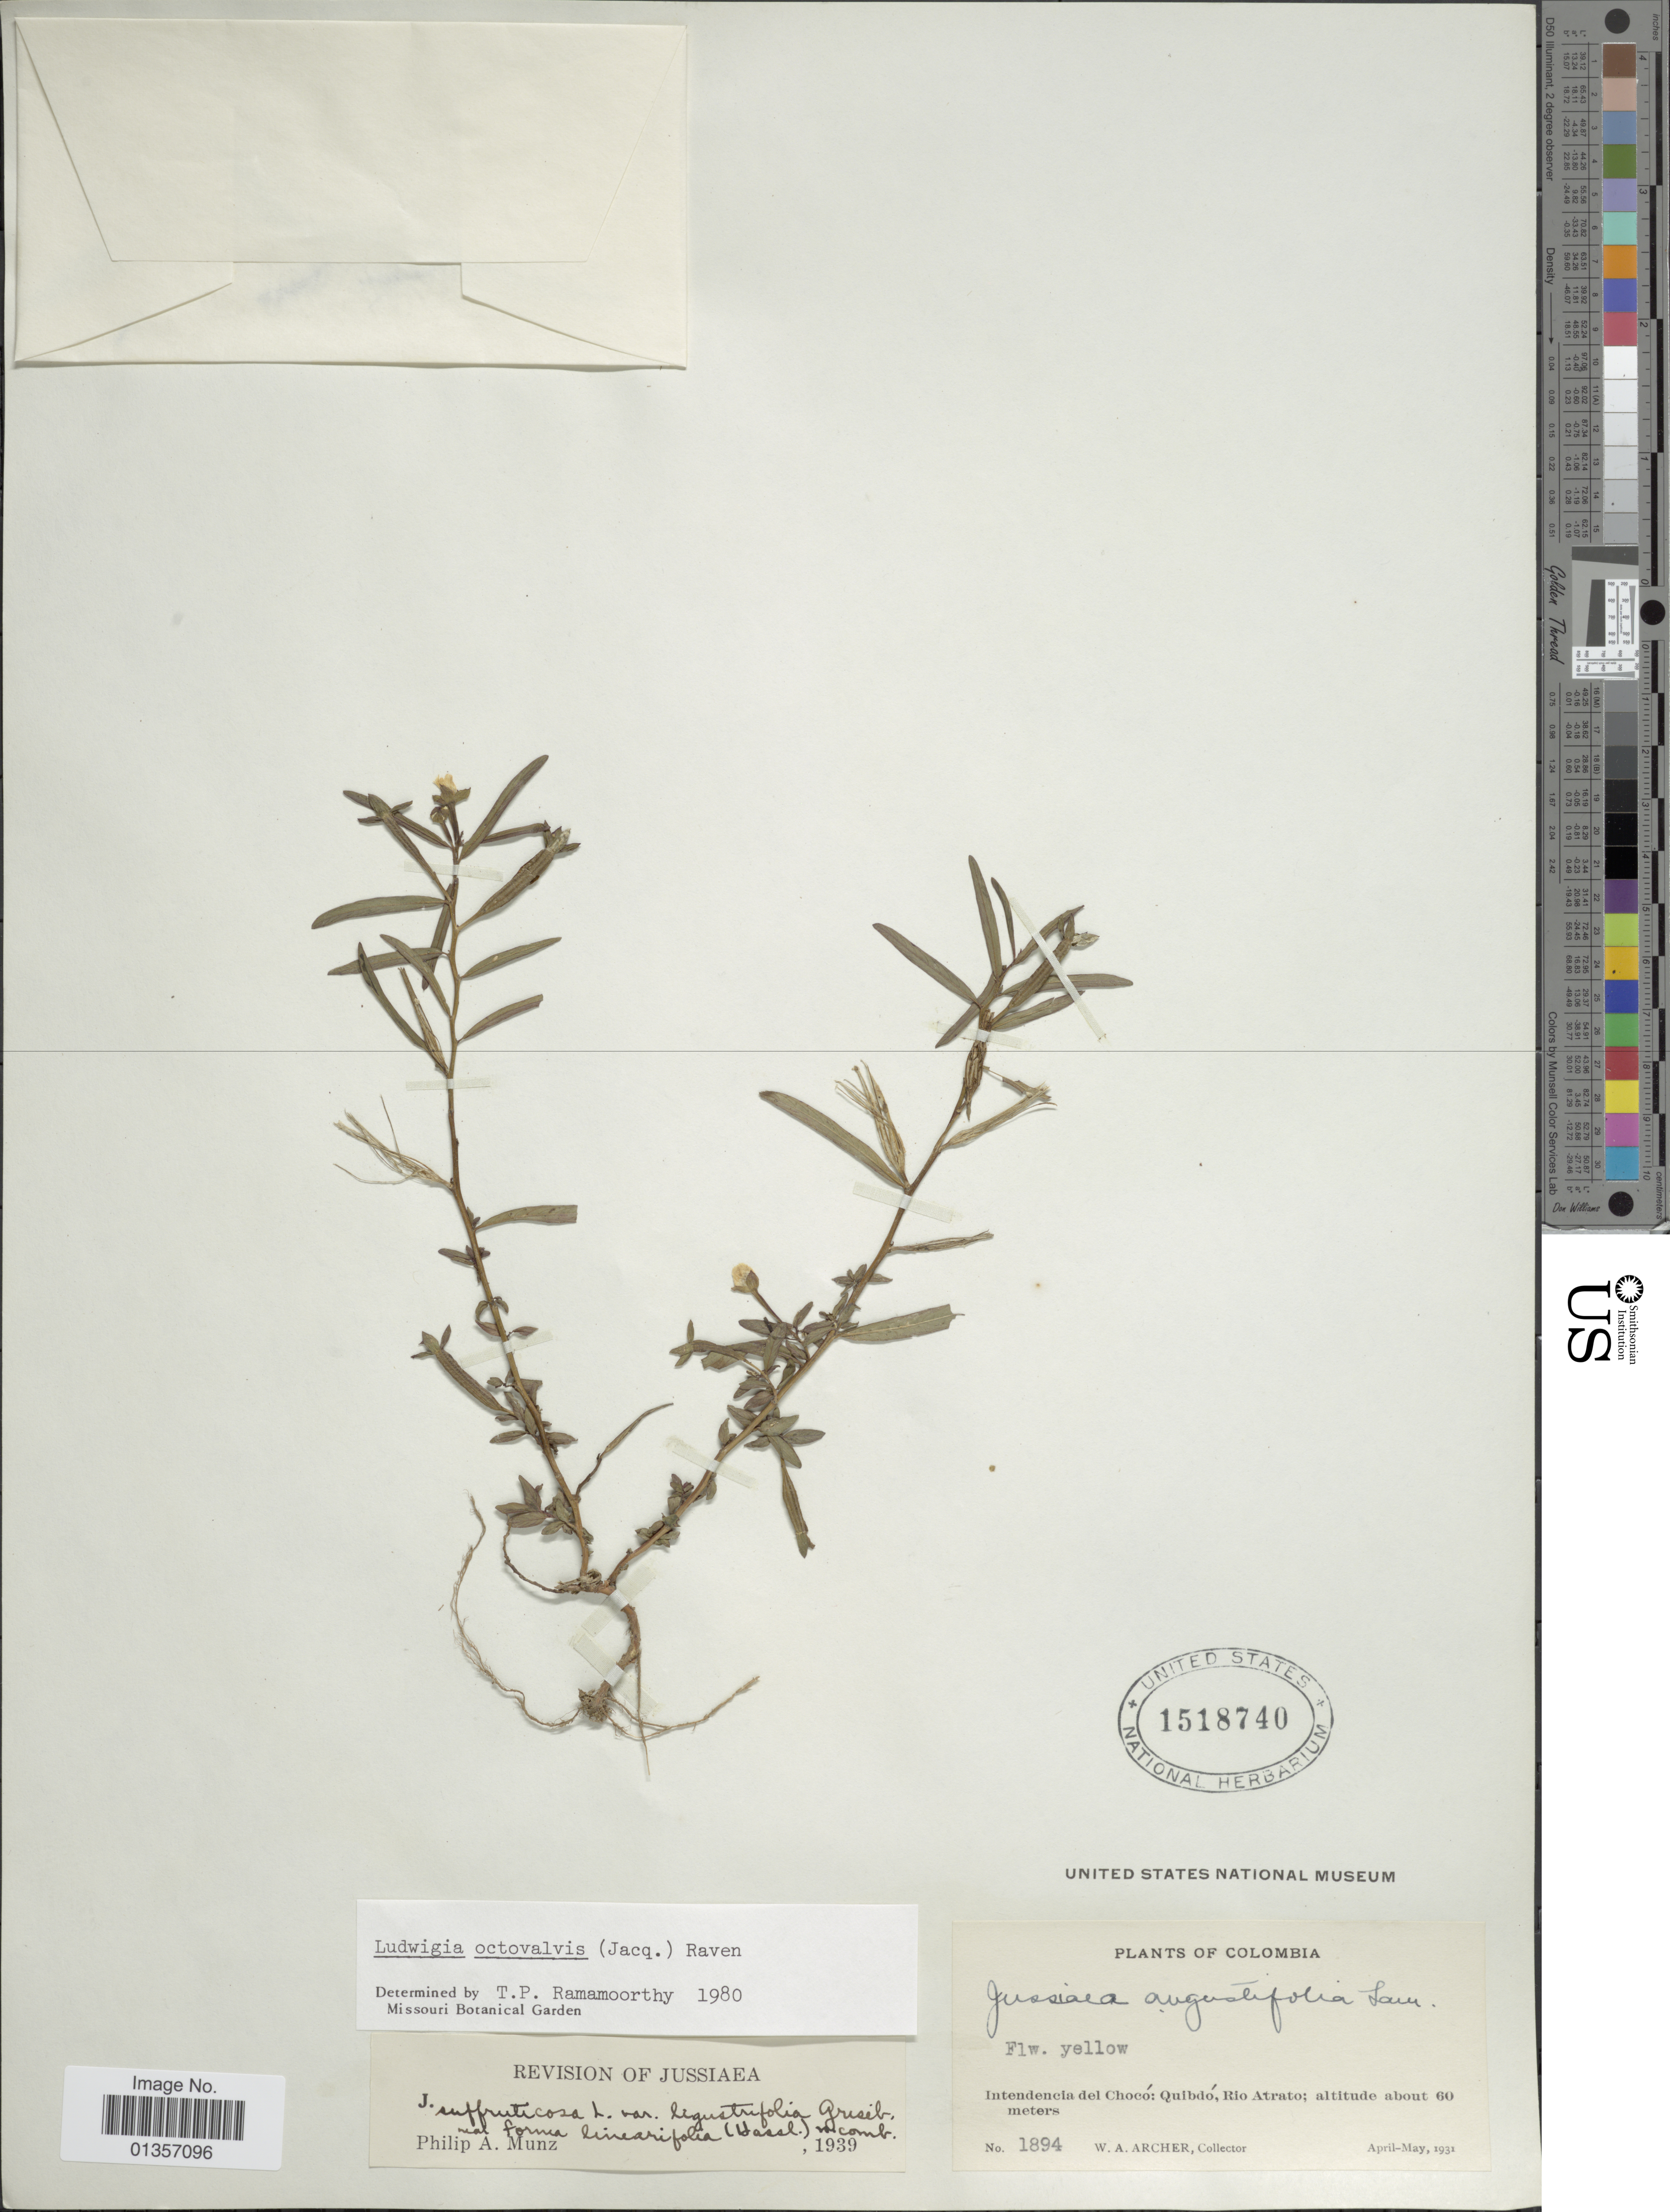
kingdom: Plantae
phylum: Tracheophyta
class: Magnoliopsida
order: Myrtales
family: Onagraceae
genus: Ludwigia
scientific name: Ludwigia octovalvis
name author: (Jacq.) P.H. Raven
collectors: W. A. Archer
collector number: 1894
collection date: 1931-04/1931-05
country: Colombia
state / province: Chocó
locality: Quibdó, Rio Atrato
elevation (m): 60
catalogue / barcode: US 1518740